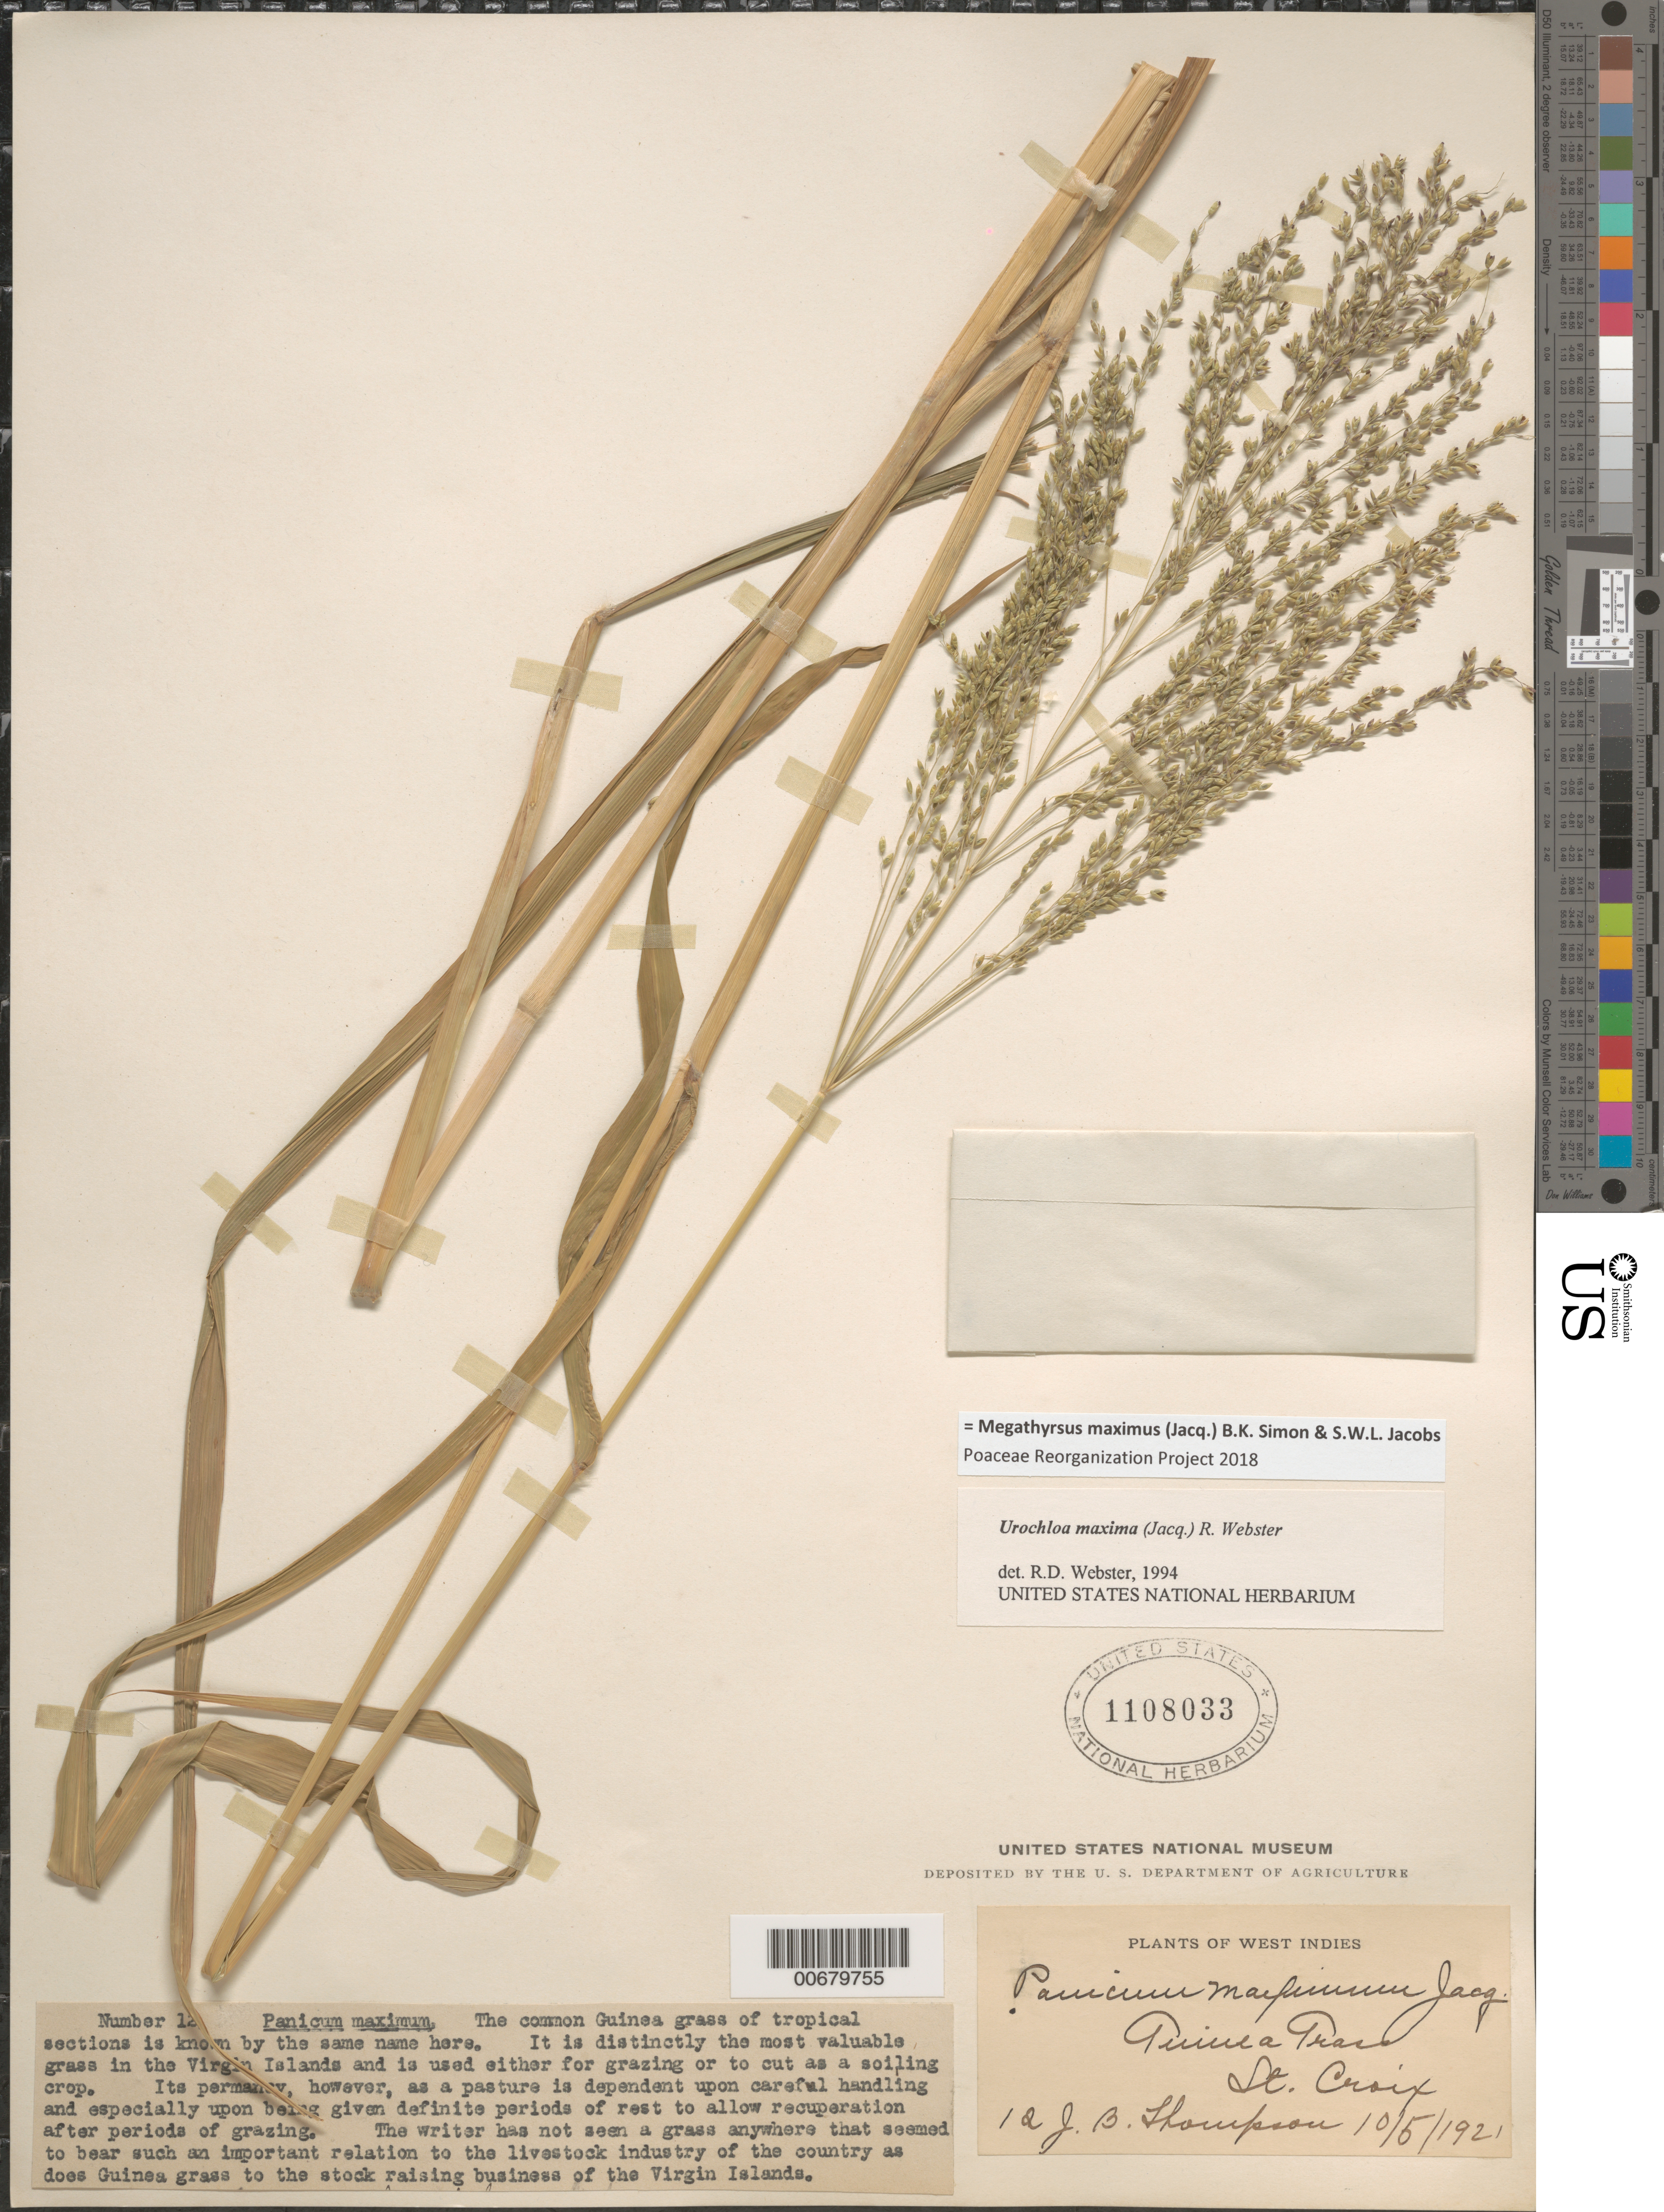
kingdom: Plantae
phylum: Tracheophyta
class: Liliopsida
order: Poales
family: Poaceae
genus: Megathyrsus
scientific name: Megathyrsus maximus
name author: (Jacq.) B.K. Simon & S.W.L. Jacobs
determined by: Poaceae Reorganization Project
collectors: J. B. Thompson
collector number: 12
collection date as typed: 05 Oct 1921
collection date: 1921-10-05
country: U.S. Virgin Islands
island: St. Croix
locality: St. Croix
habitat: Pastures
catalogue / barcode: US 1108033